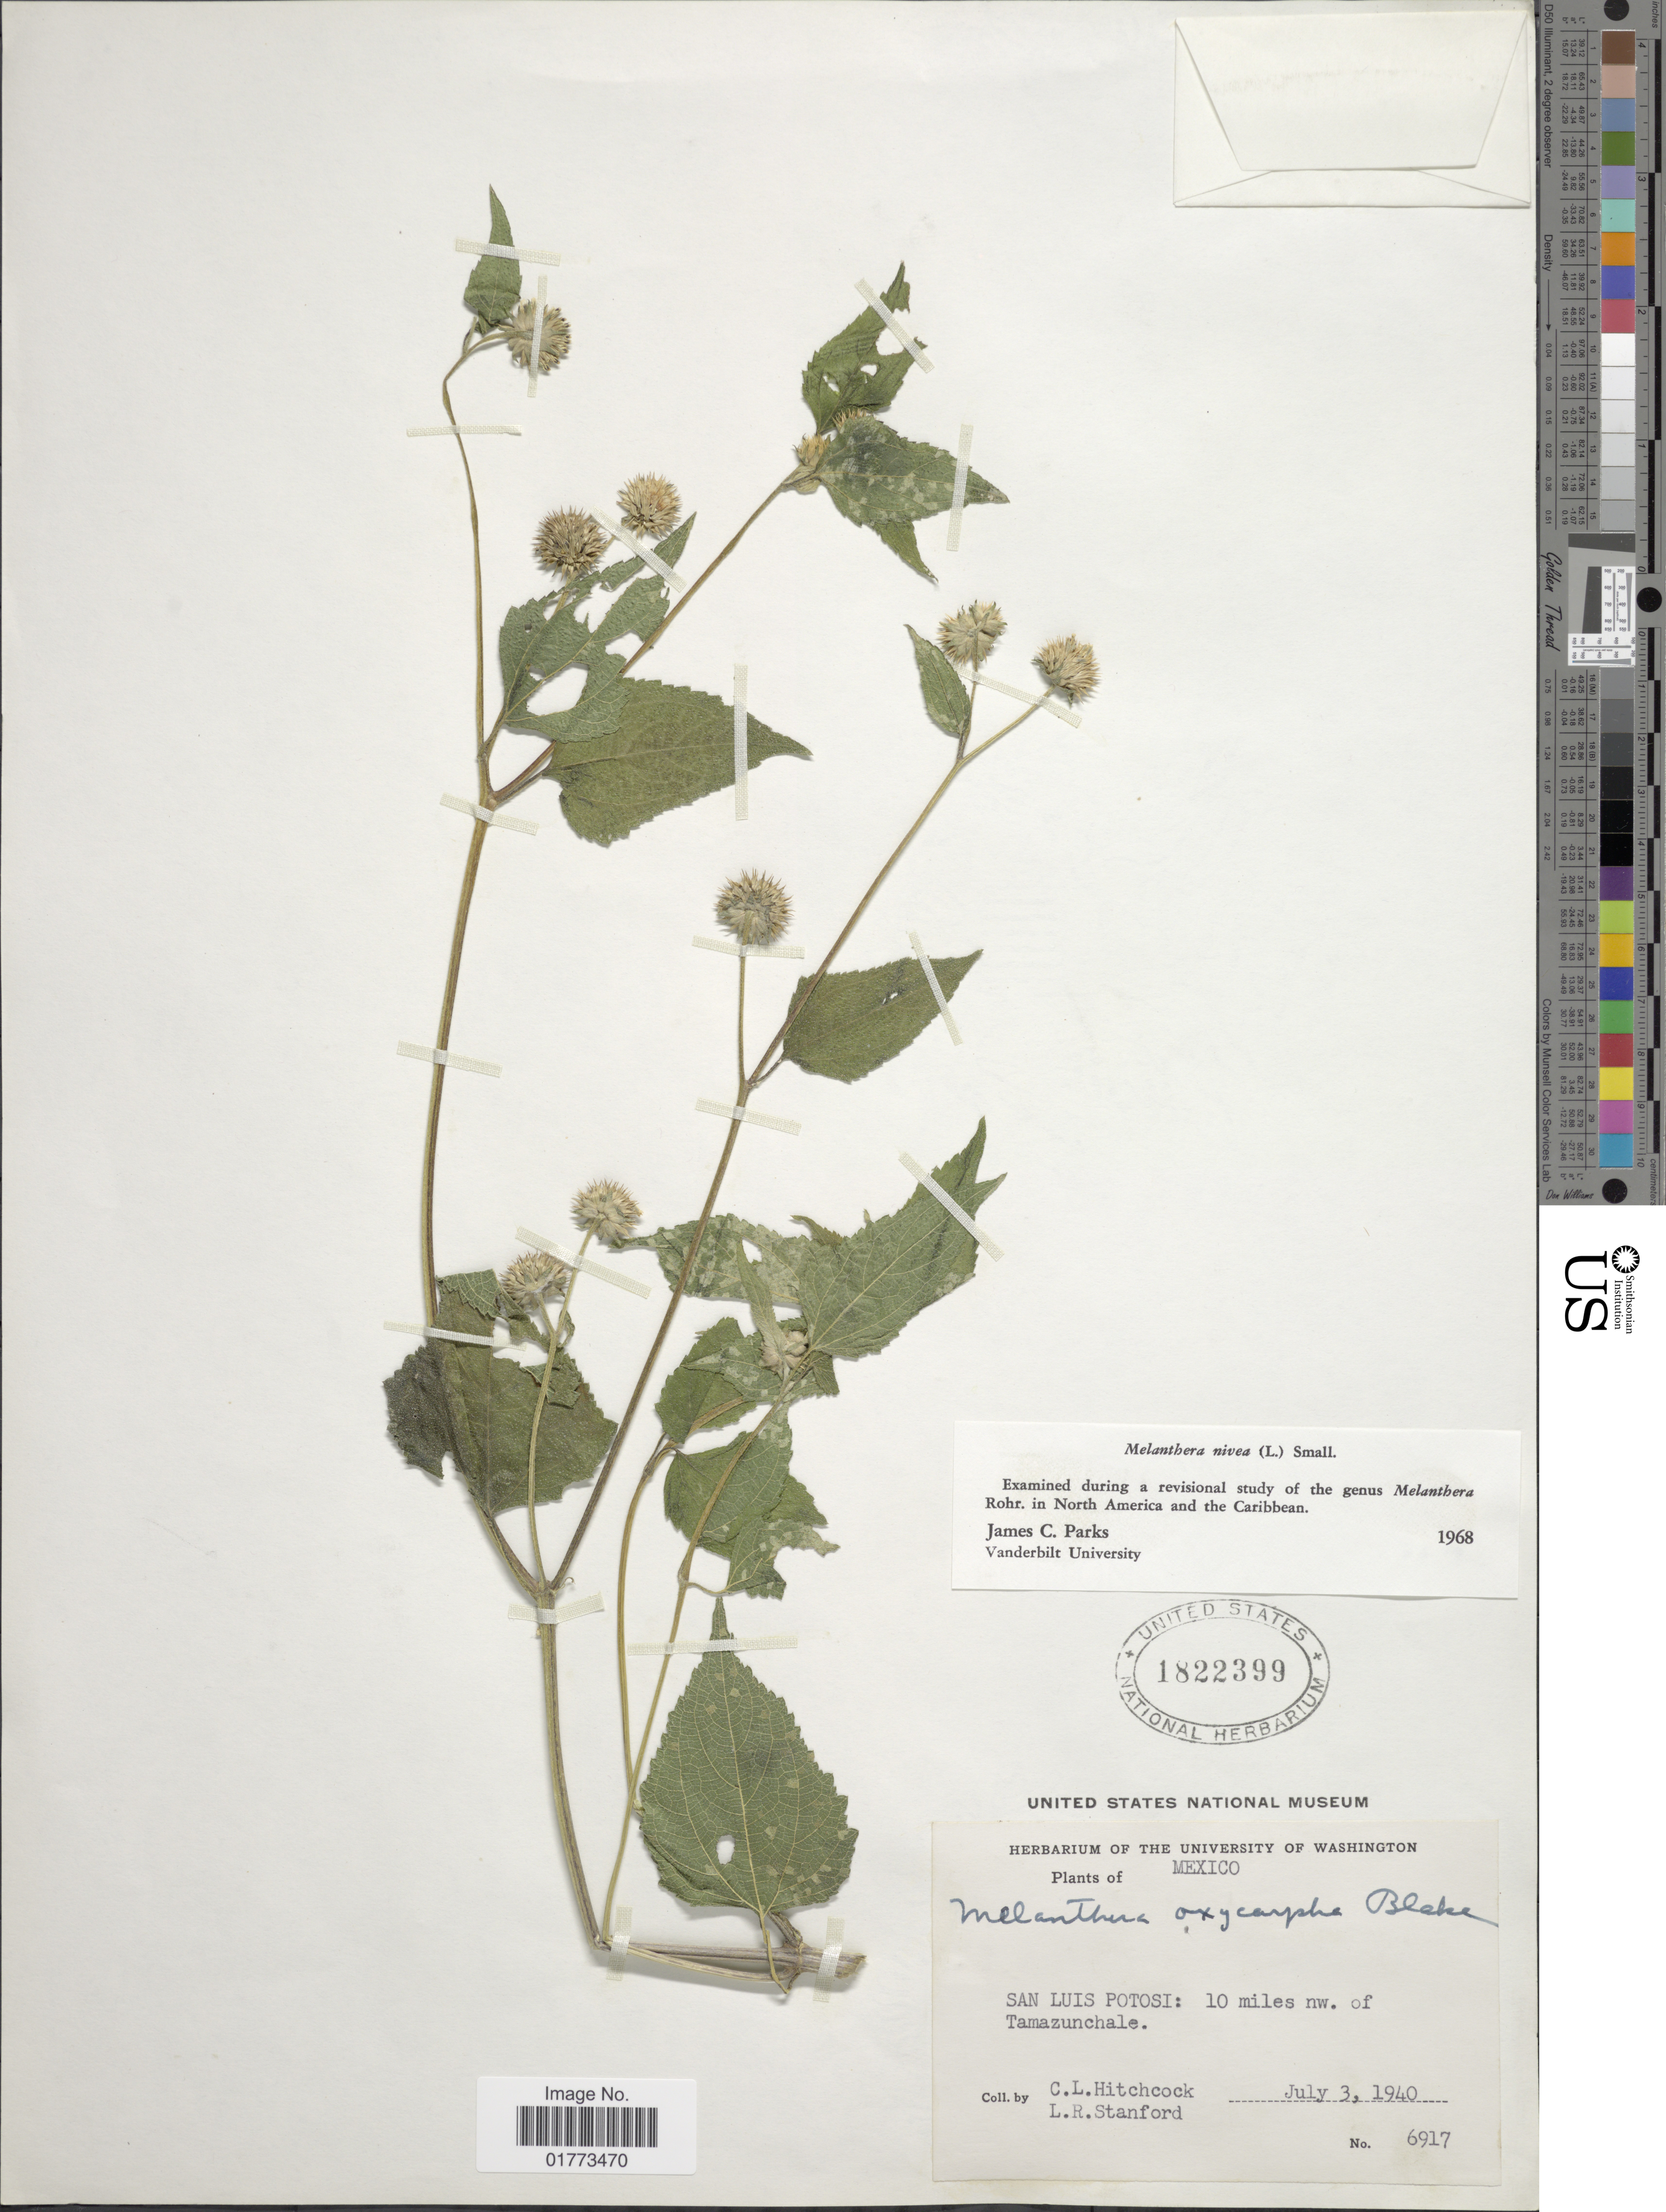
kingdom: Plantae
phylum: Tracheophyta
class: Magnoliopsida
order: Asterales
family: Asteraceae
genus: Melanthera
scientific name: Melanthera nivea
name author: (L.) Small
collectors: C. L. Hitchcock & L. R. Stanford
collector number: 6917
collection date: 1940-07-03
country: Mexico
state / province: San Luis Potosí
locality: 10 miles nw. of Tamazunchale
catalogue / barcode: US 1822399